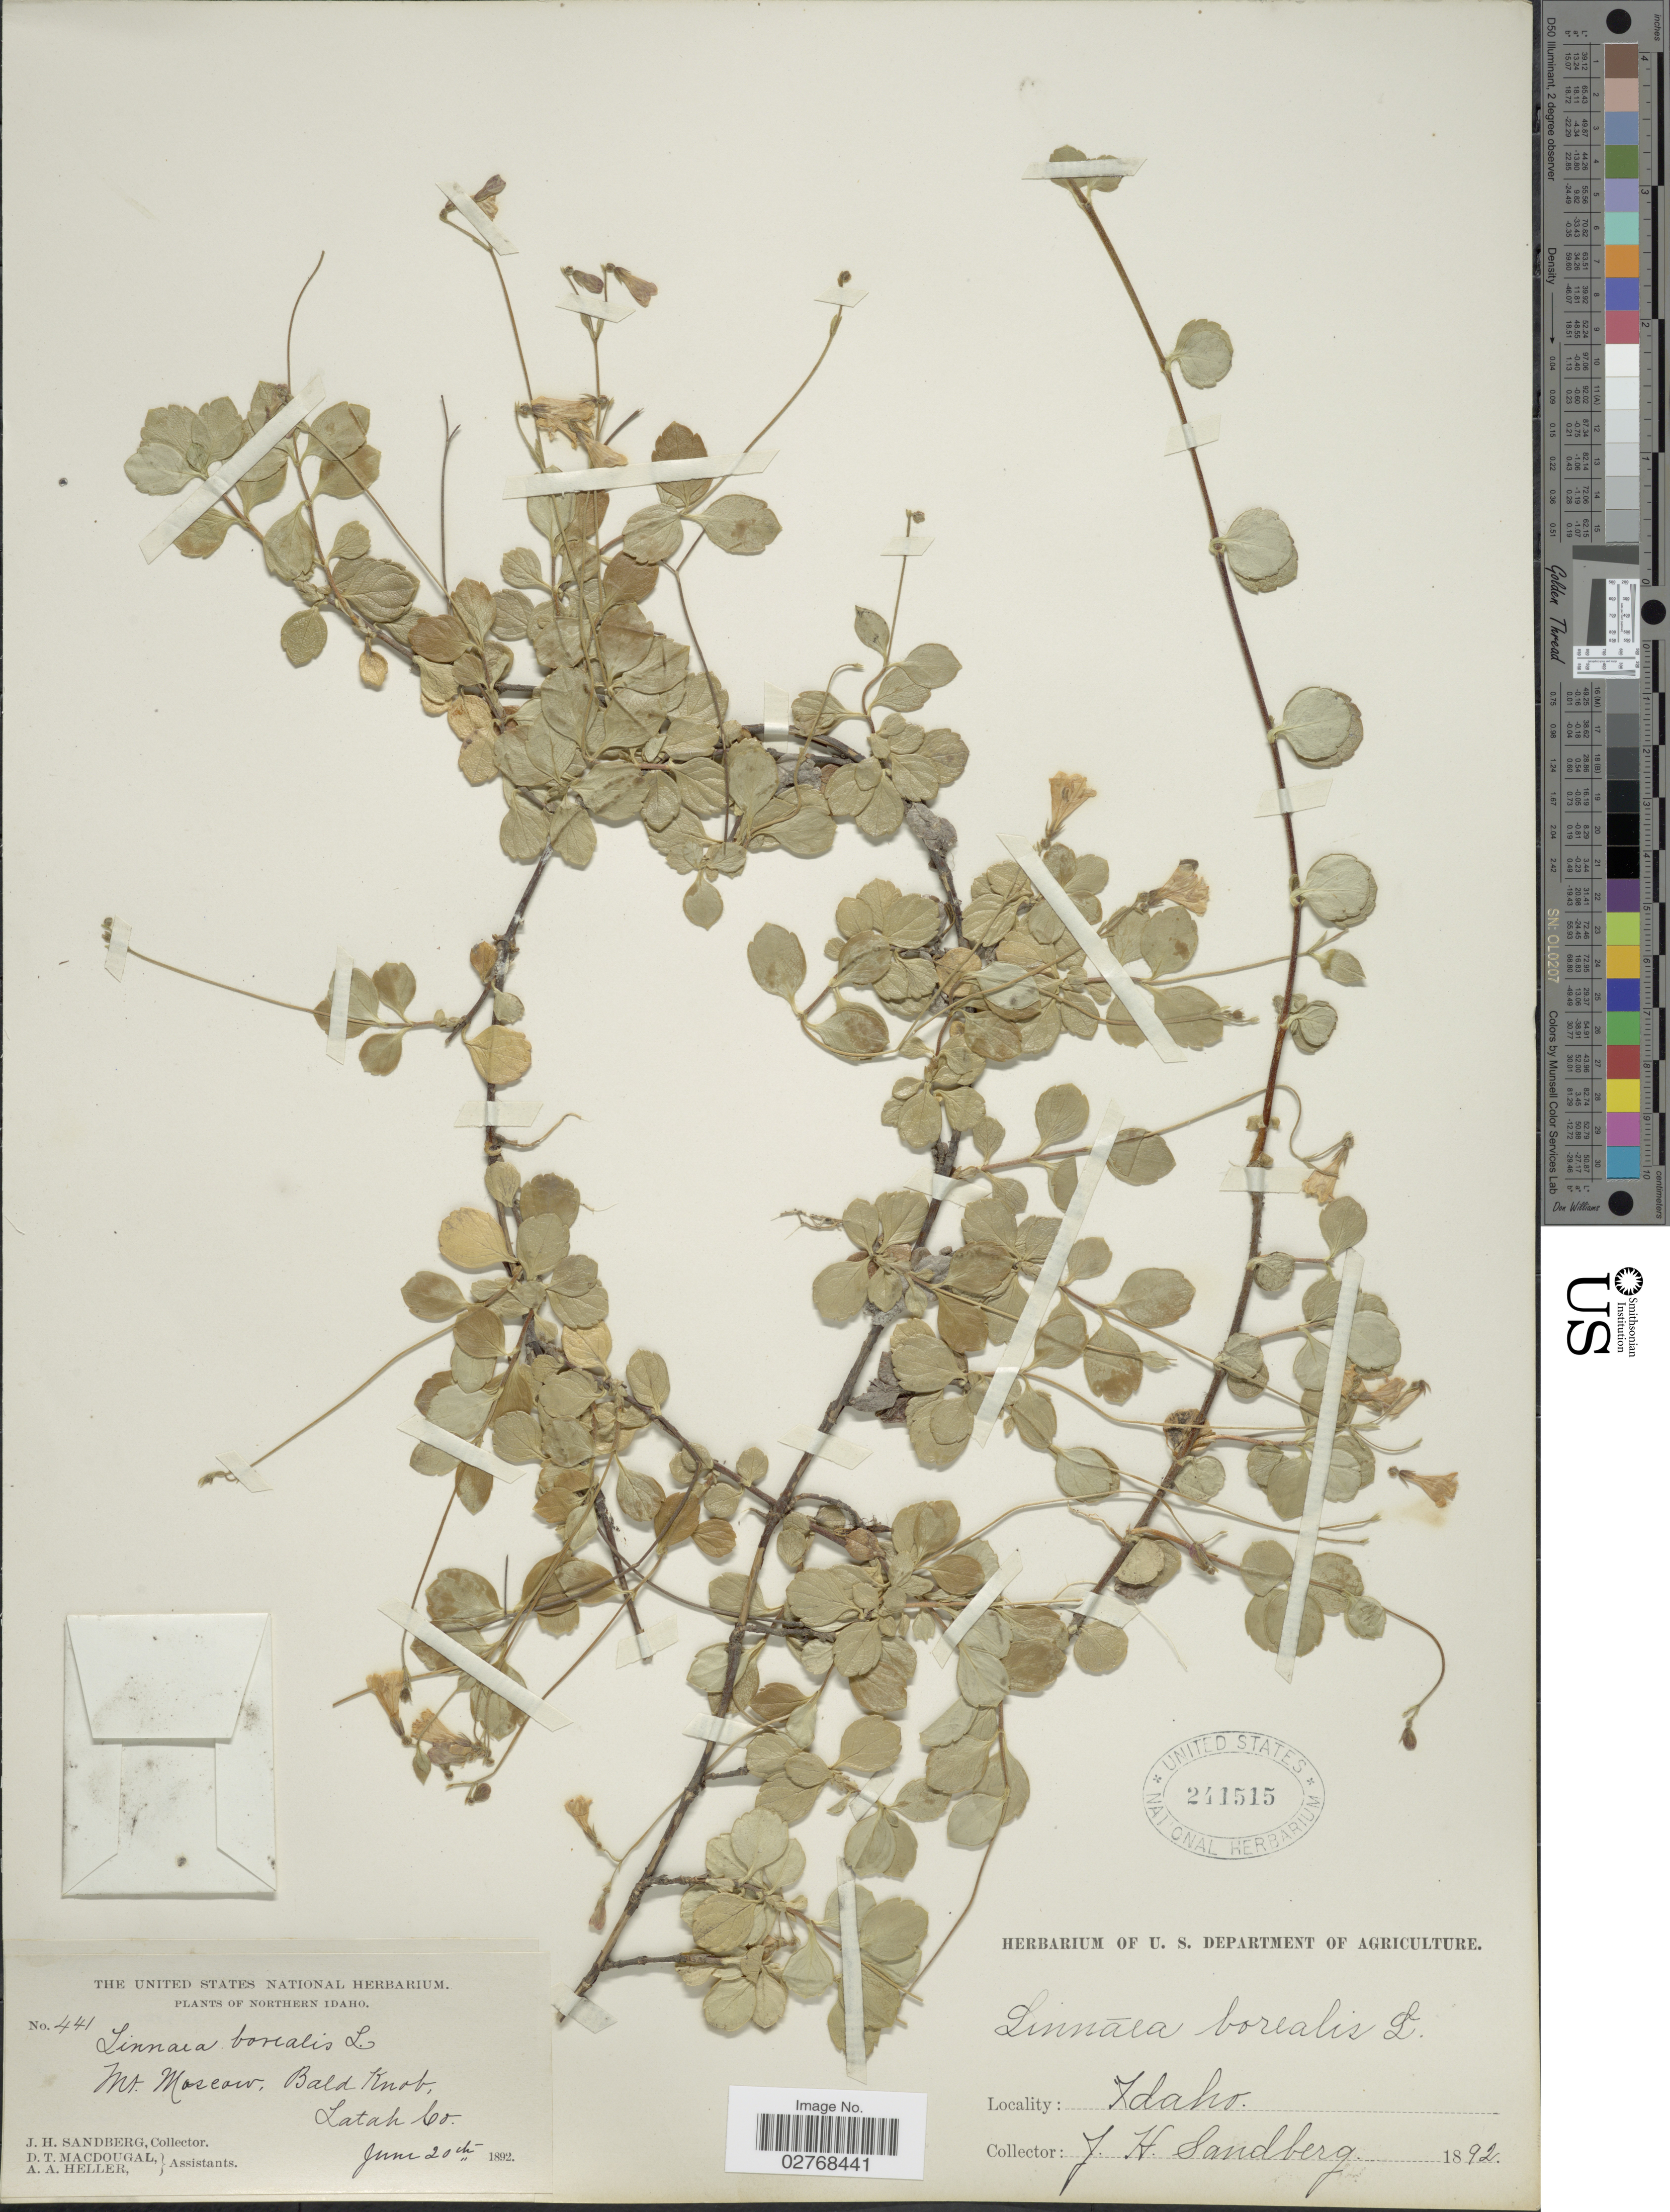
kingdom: Plantae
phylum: Tracheophyta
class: Magnoliopsida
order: Dipsacales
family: Caprifoliaceae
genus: Linnaea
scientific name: Linnaea borealis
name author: L.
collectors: J. H. Sandberg, D. T. MacDougal & A. A. Heller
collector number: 441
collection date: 1892-06-20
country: United States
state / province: Idaho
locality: Northern Idaho. Mt. Moscow, Bald Knob, Latah Co.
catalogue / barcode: US 241515